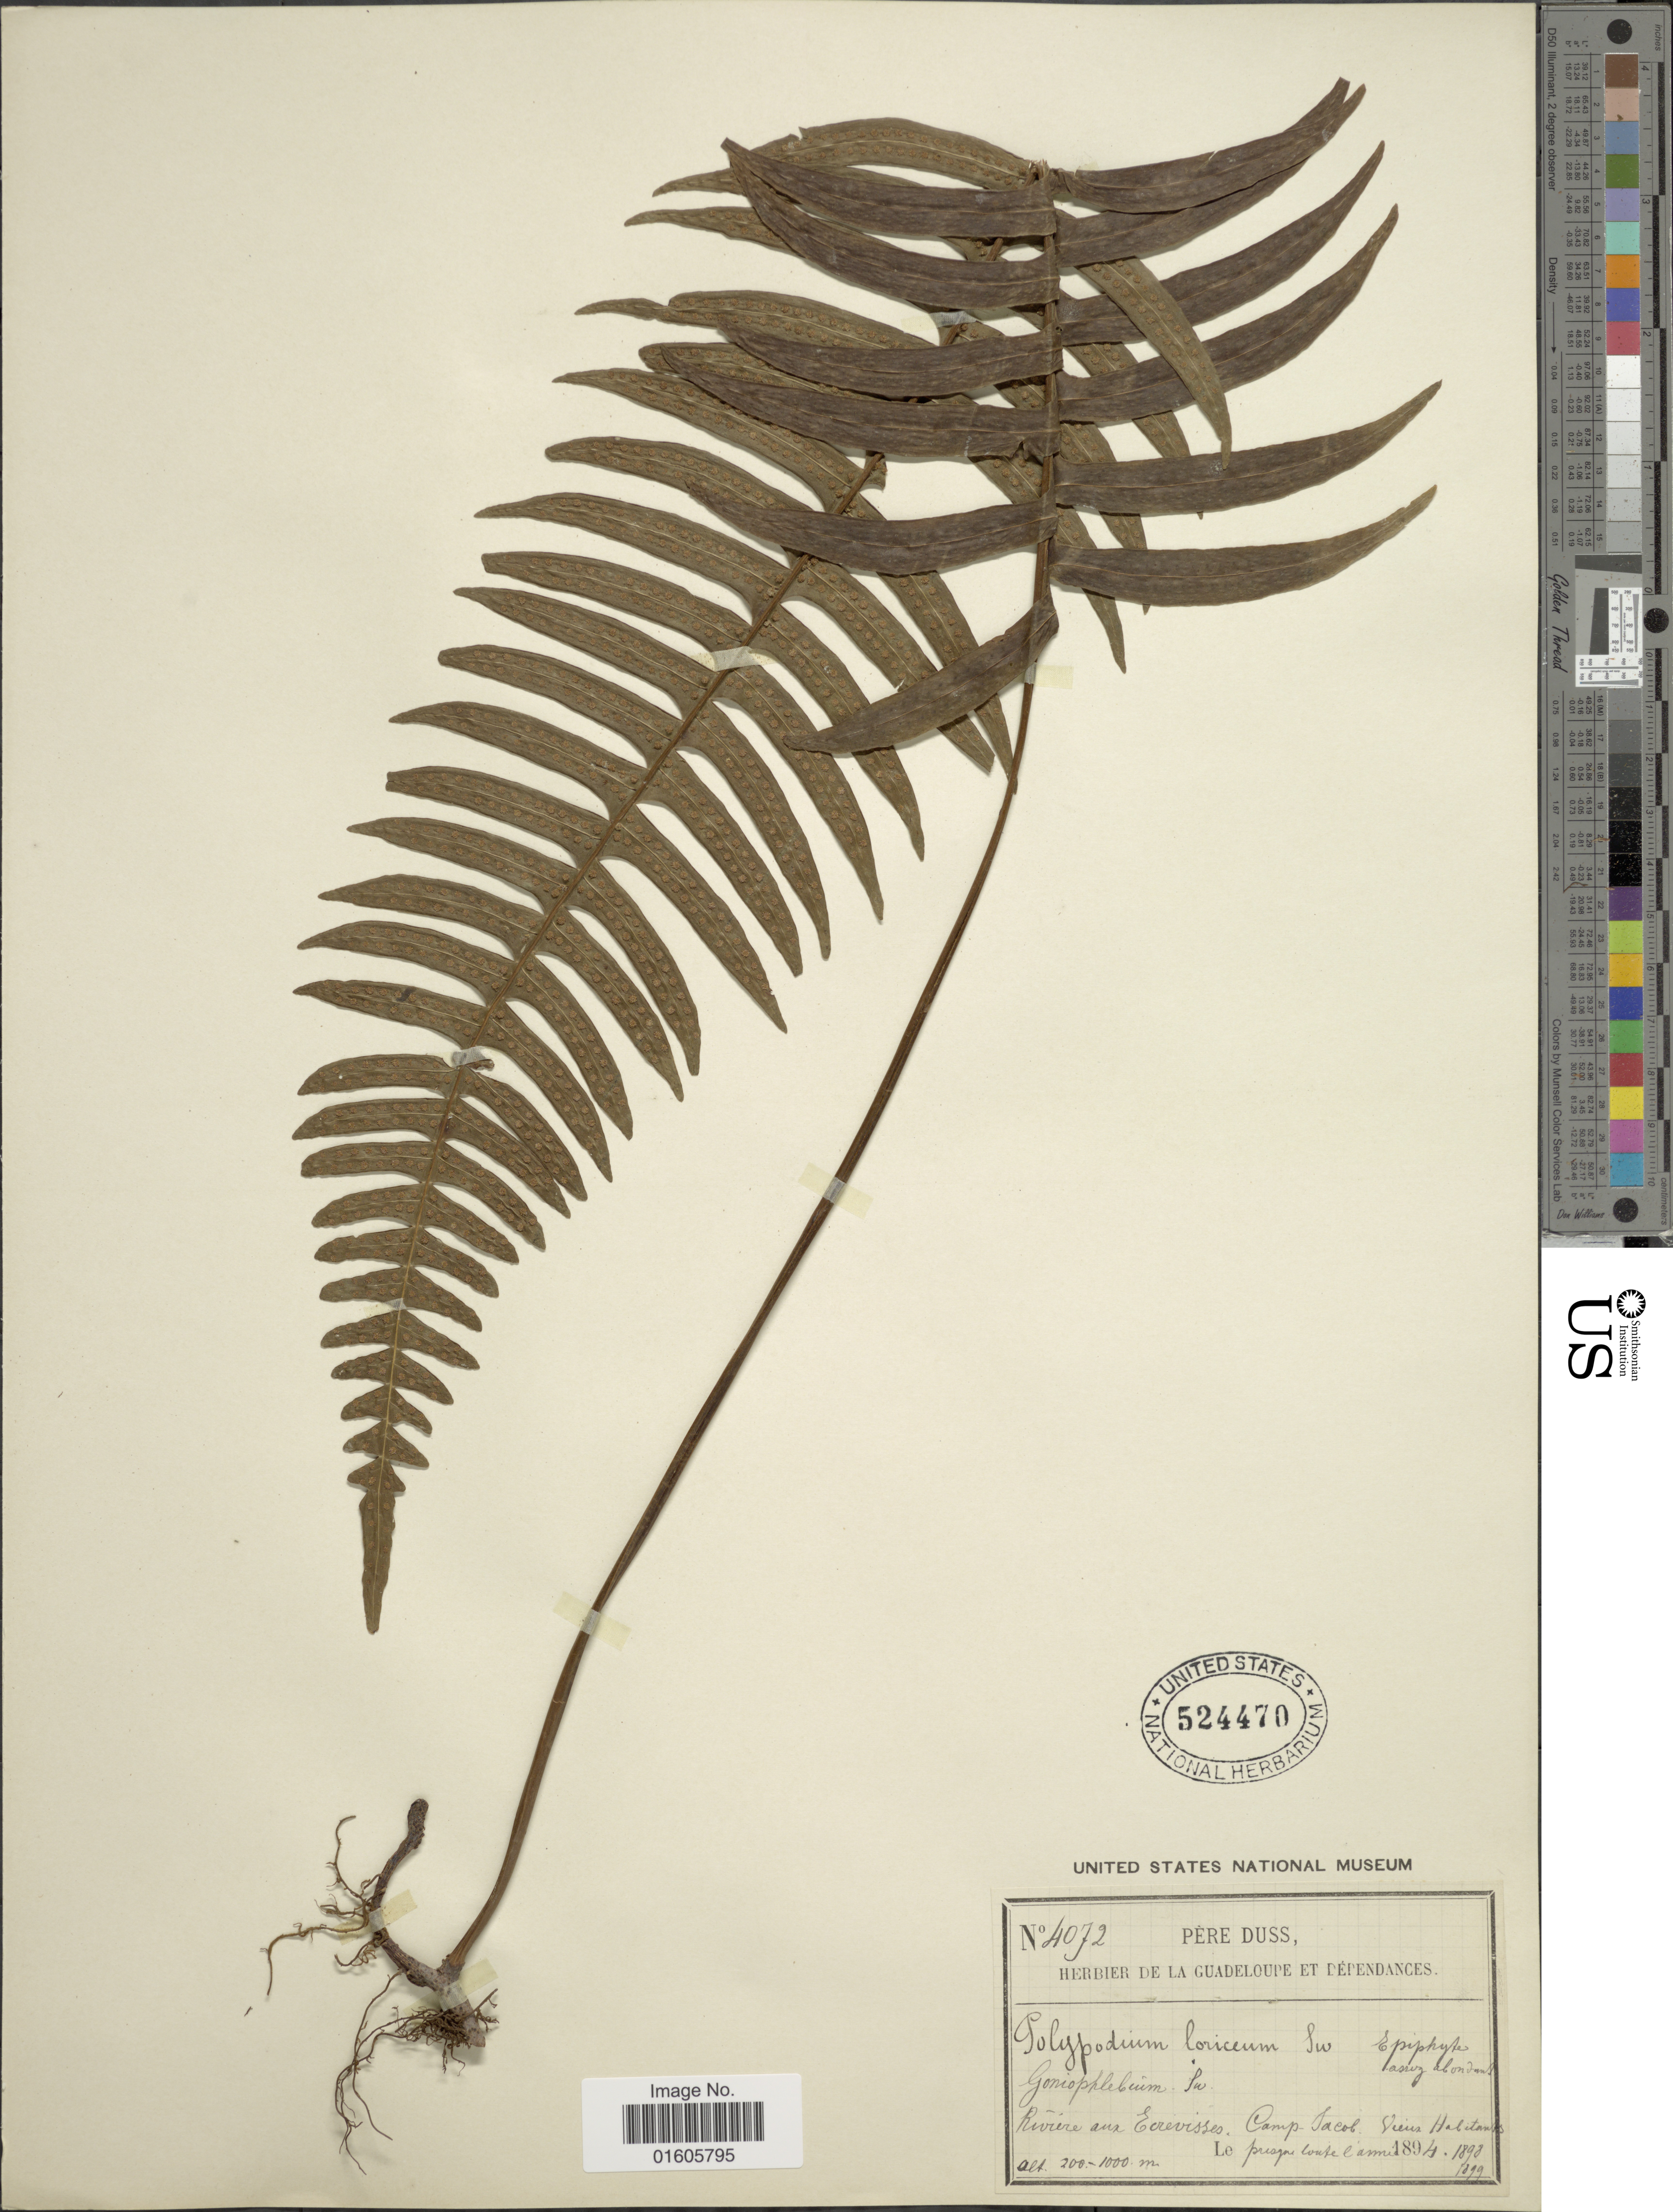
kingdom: Plantae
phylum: Tracheophyta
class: Polypodiopsida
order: Polypodiales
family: Polypodiaceae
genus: Serpocaulon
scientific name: Serpocaulon loriceum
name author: (L.) A.R. Sm.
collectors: Père Duss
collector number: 4072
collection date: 1894/1899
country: Guadeloupe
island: Leeward Is.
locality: Riviere aux Ecrevisses, Camp-Jacob, Vieux Habitants.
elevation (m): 200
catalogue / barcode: US 524470